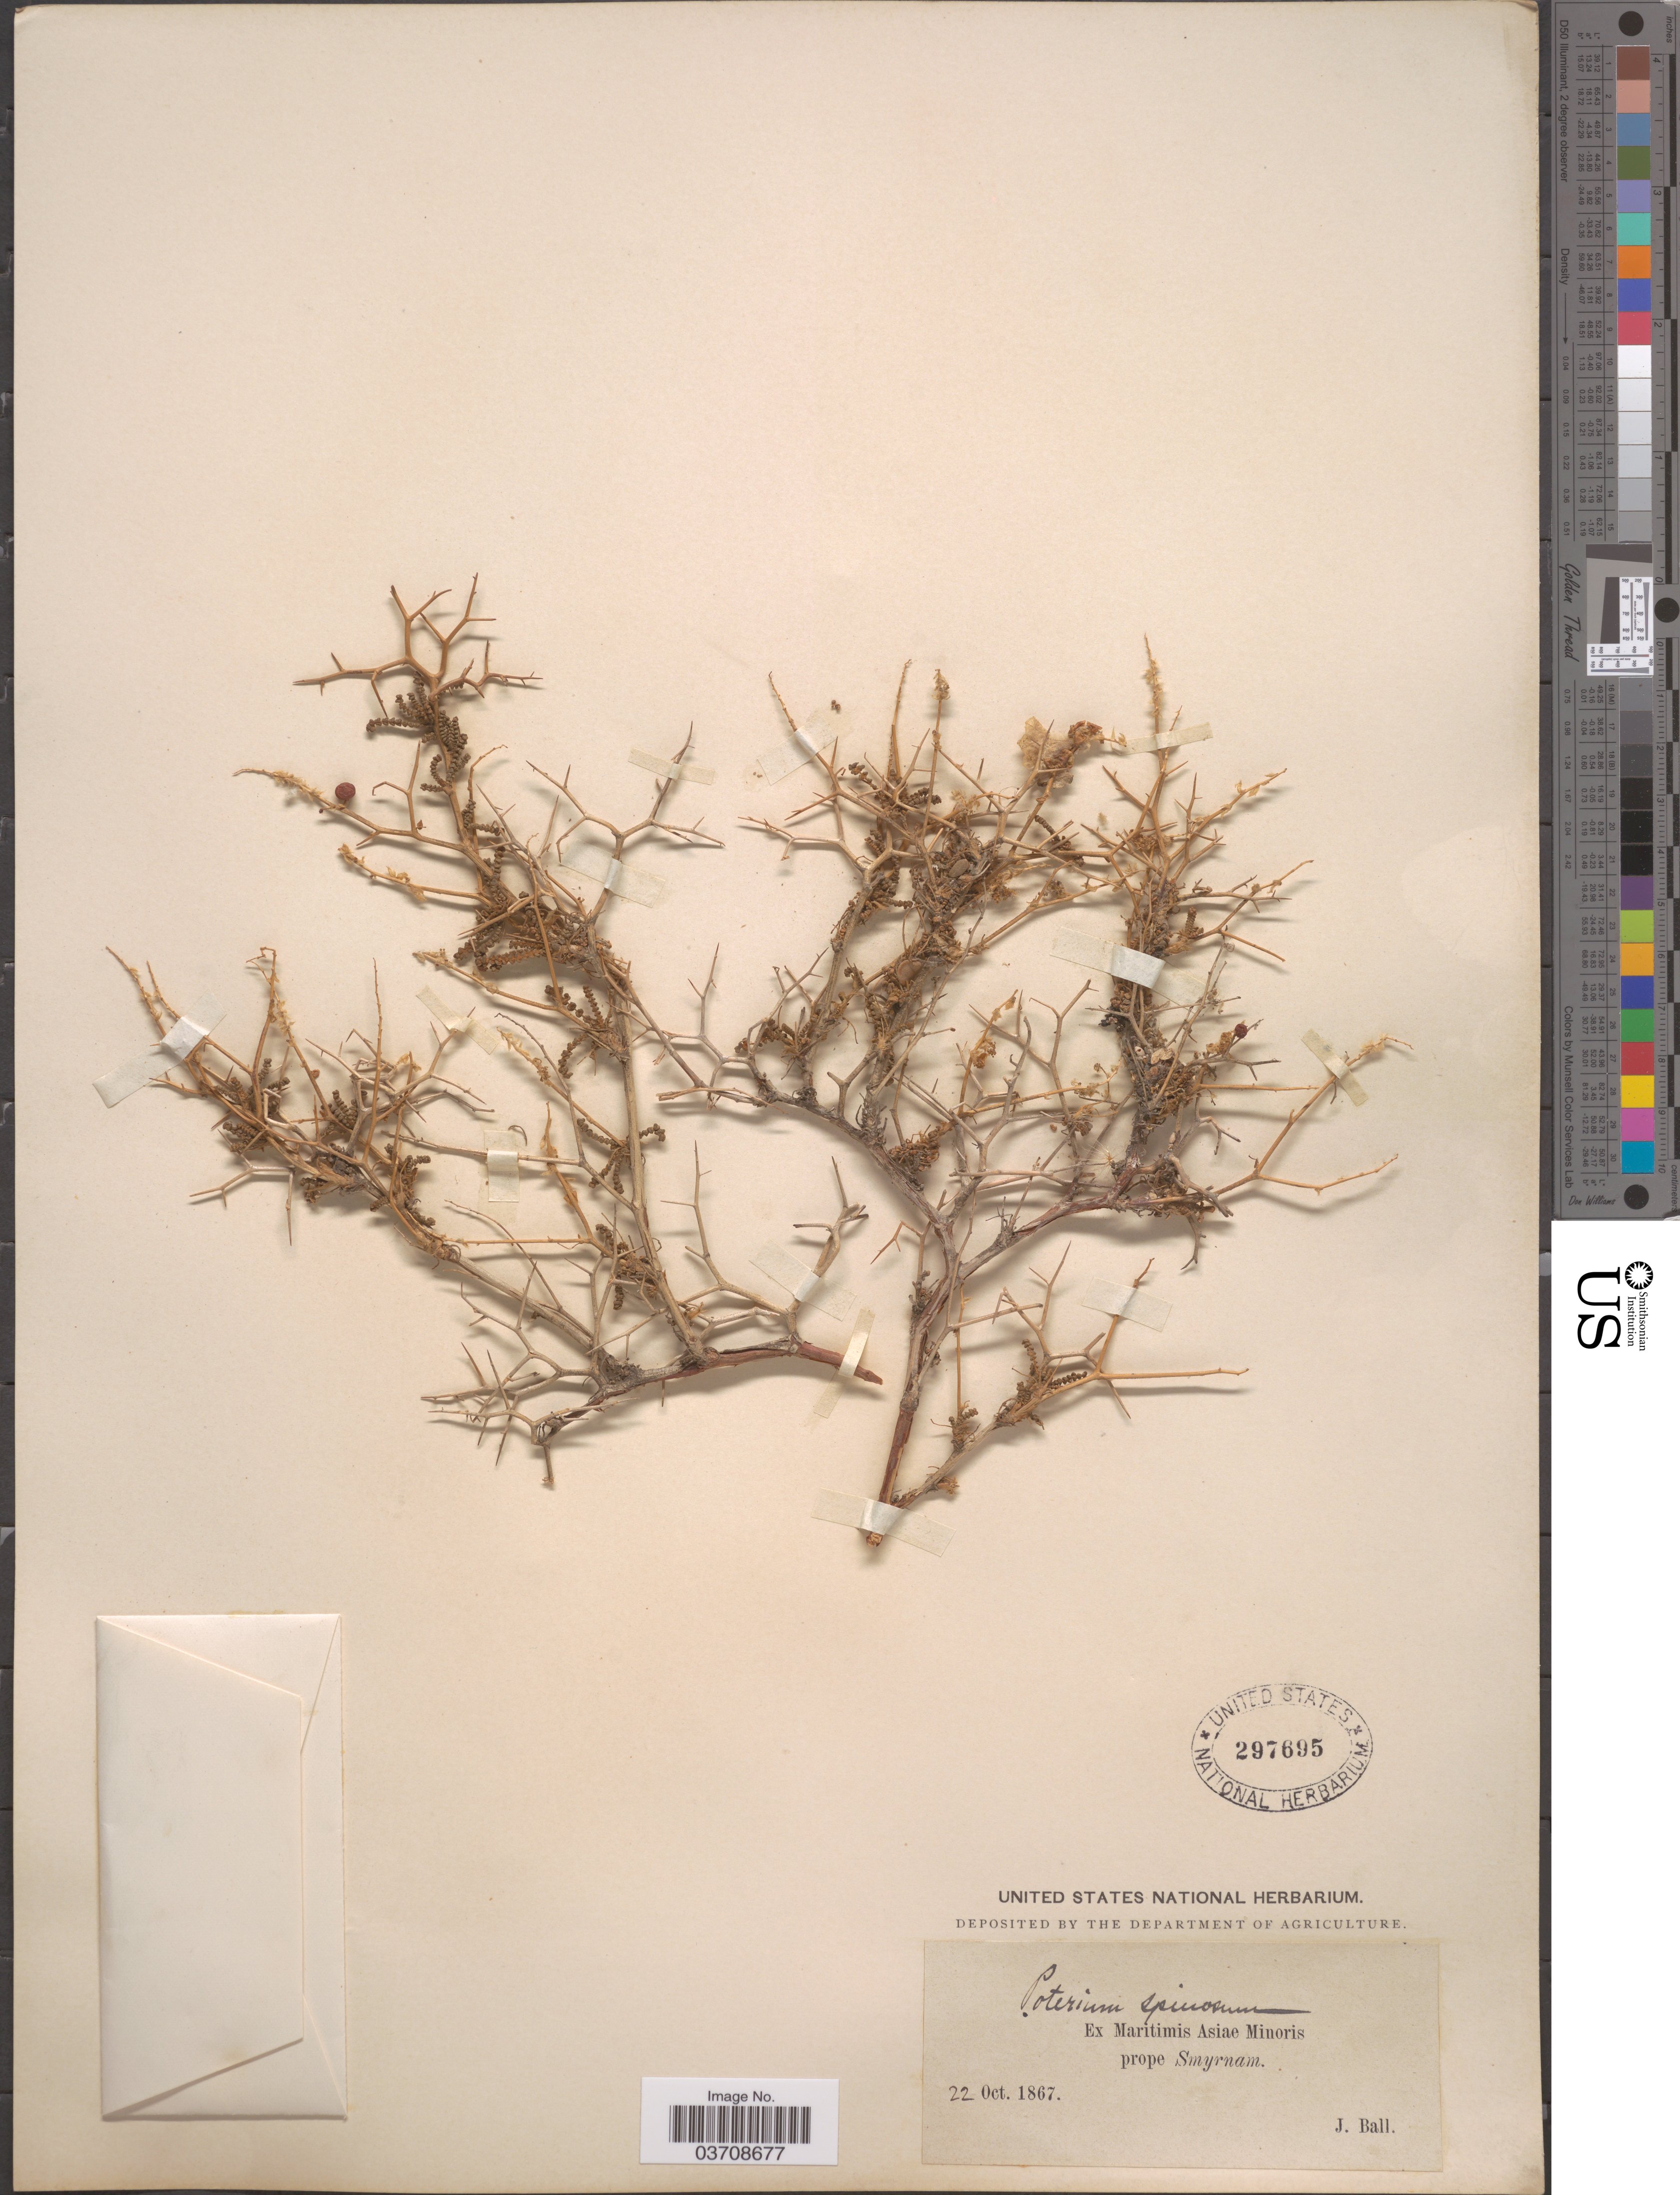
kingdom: Plantae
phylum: Tracheophyta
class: Magnoliopsida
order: Rosales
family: Rosaceae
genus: Sarcopoterium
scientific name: Sarcopoterium spinosum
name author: (L.) Spach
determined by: Strong, Mark T., (BOT), Smithsonian Institution - National Museum of Natural History (UNITED STATES)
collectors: J. Ball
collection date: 1867-10-22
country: Turkey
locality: Ex Maritimis Asiæ Minoris prope Smyrnam.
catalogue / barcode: US 297695